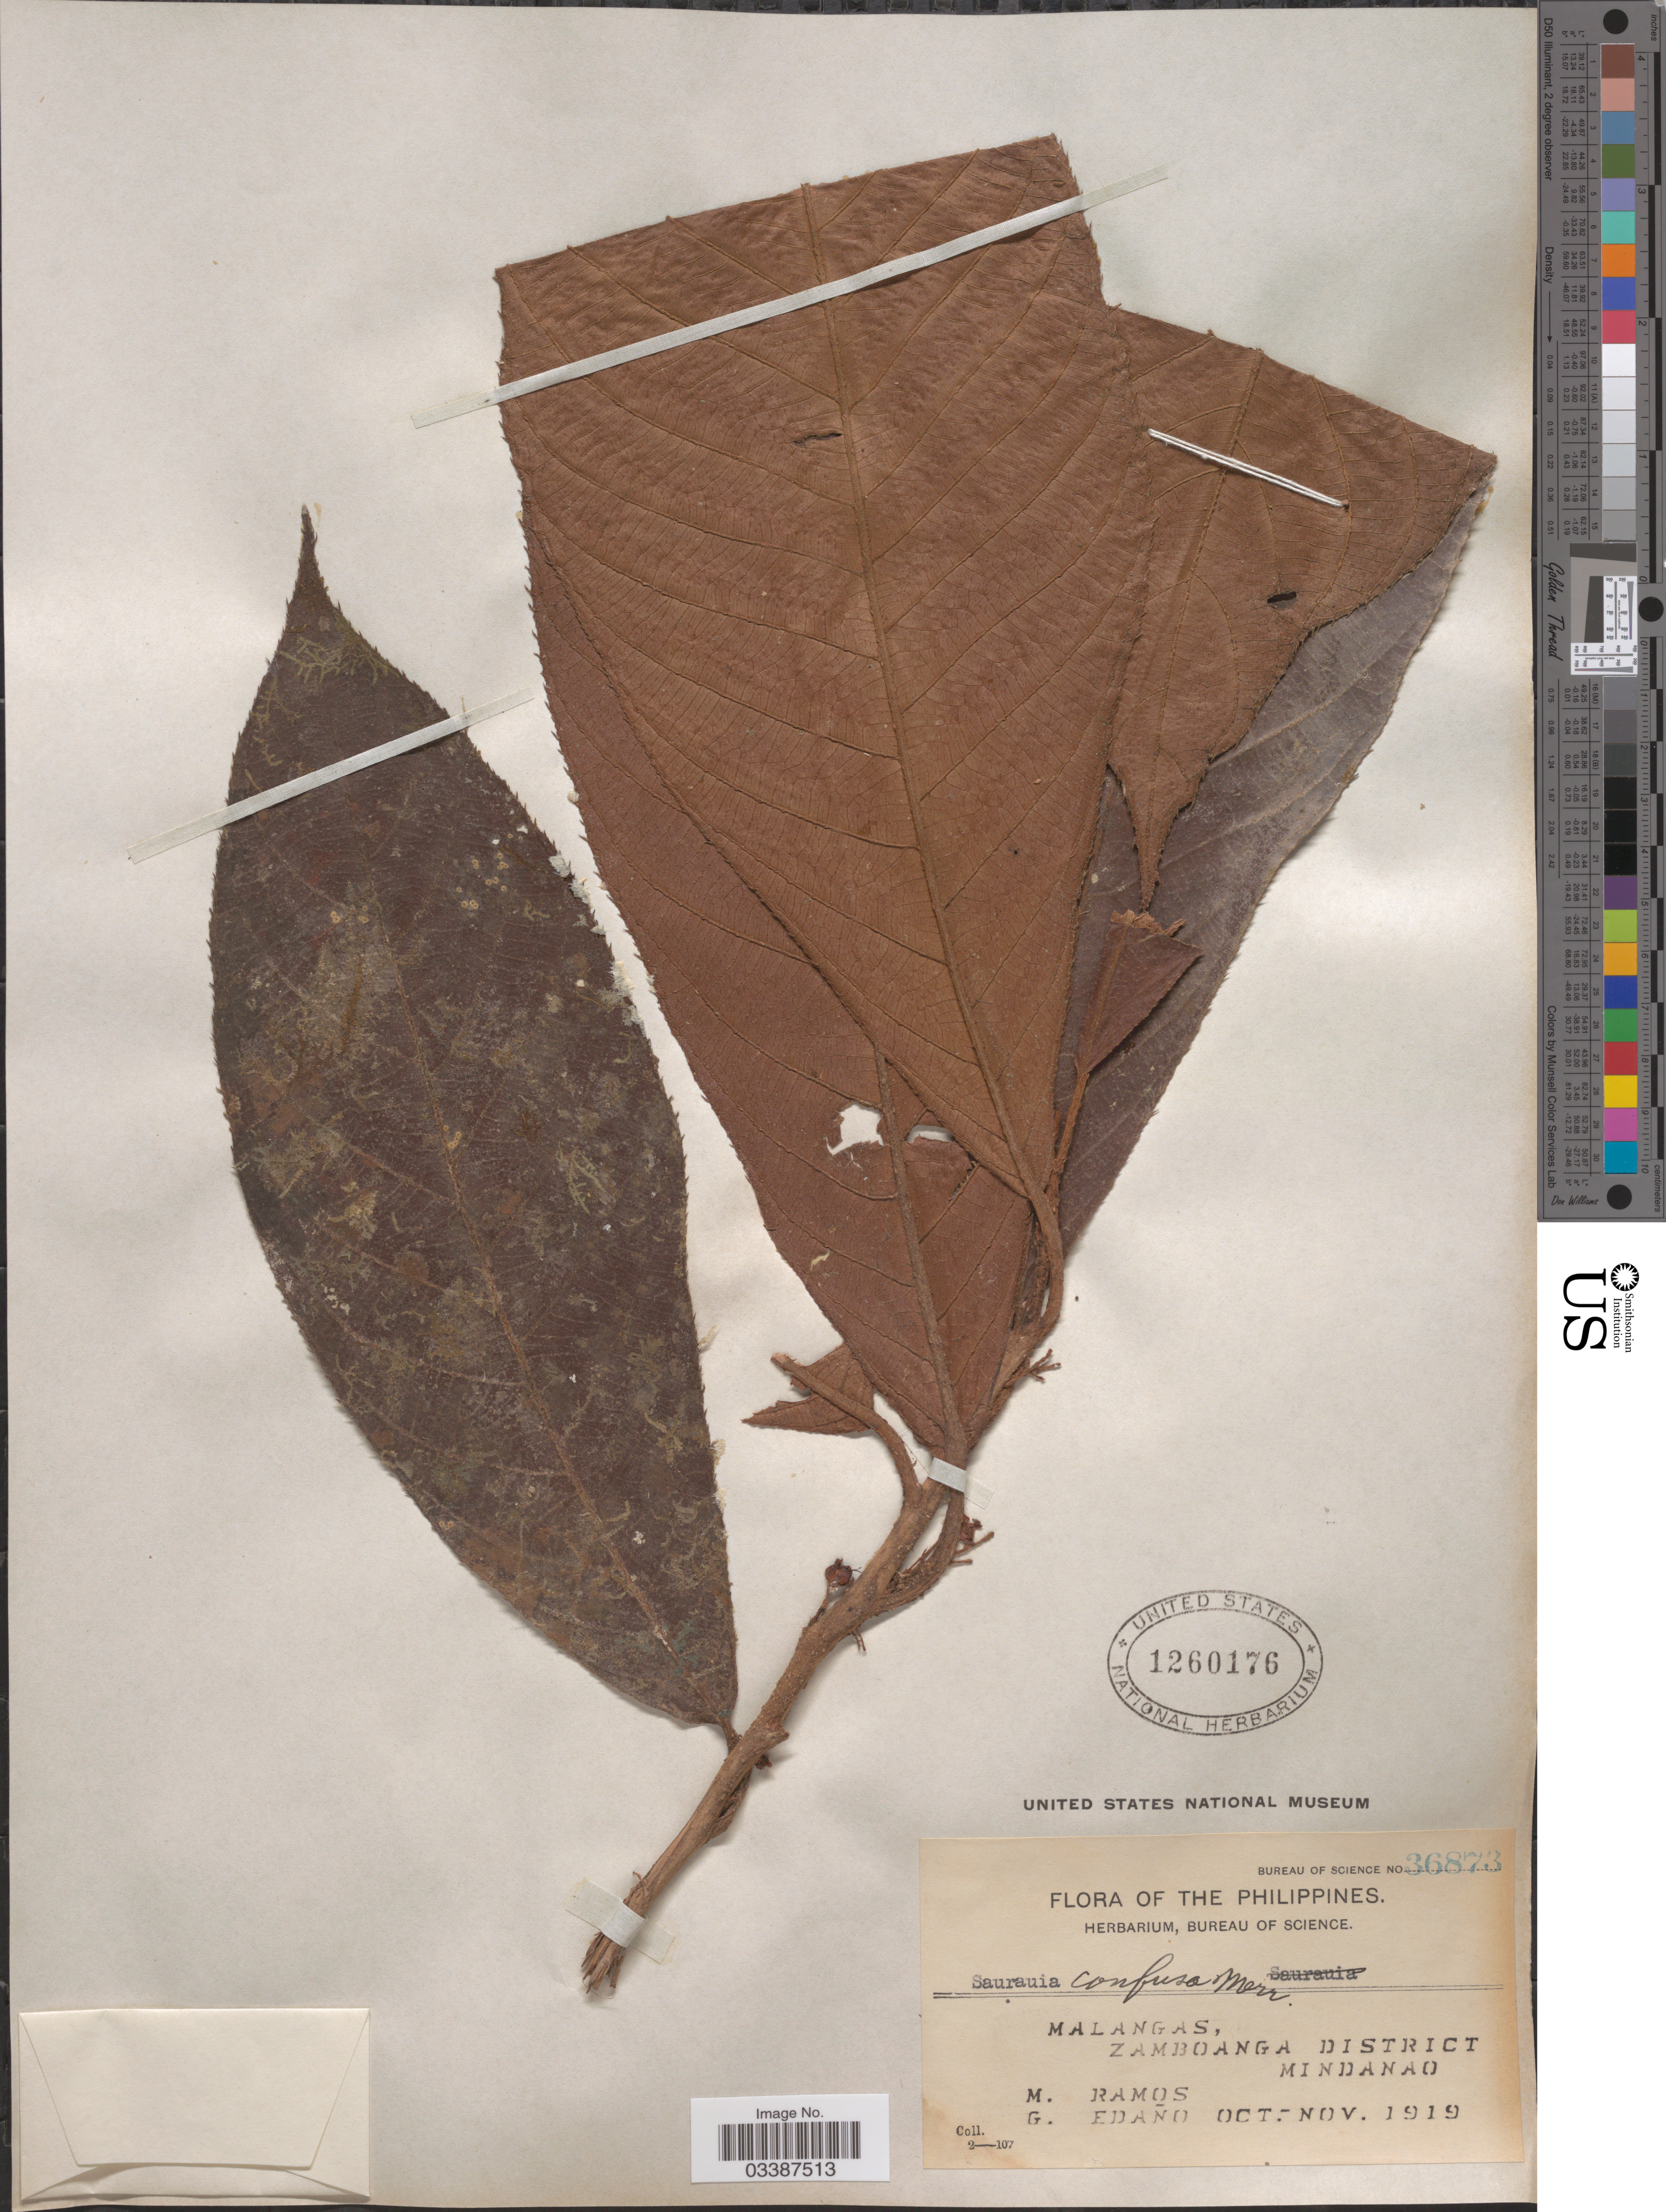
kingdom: Plantae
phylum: Tracheophyta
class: Magnoliopsida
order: Ericales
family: Actinidiaceae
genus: Saurauia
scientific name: Saurauia confusa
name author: Merr.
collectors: M. Ramos & G. Edaño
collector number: Bureau of Science 36873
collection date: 1919-10/1919-11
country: Philippines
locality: Malangas, Zamboanga District, Mindanao.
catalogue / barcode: US 1260176